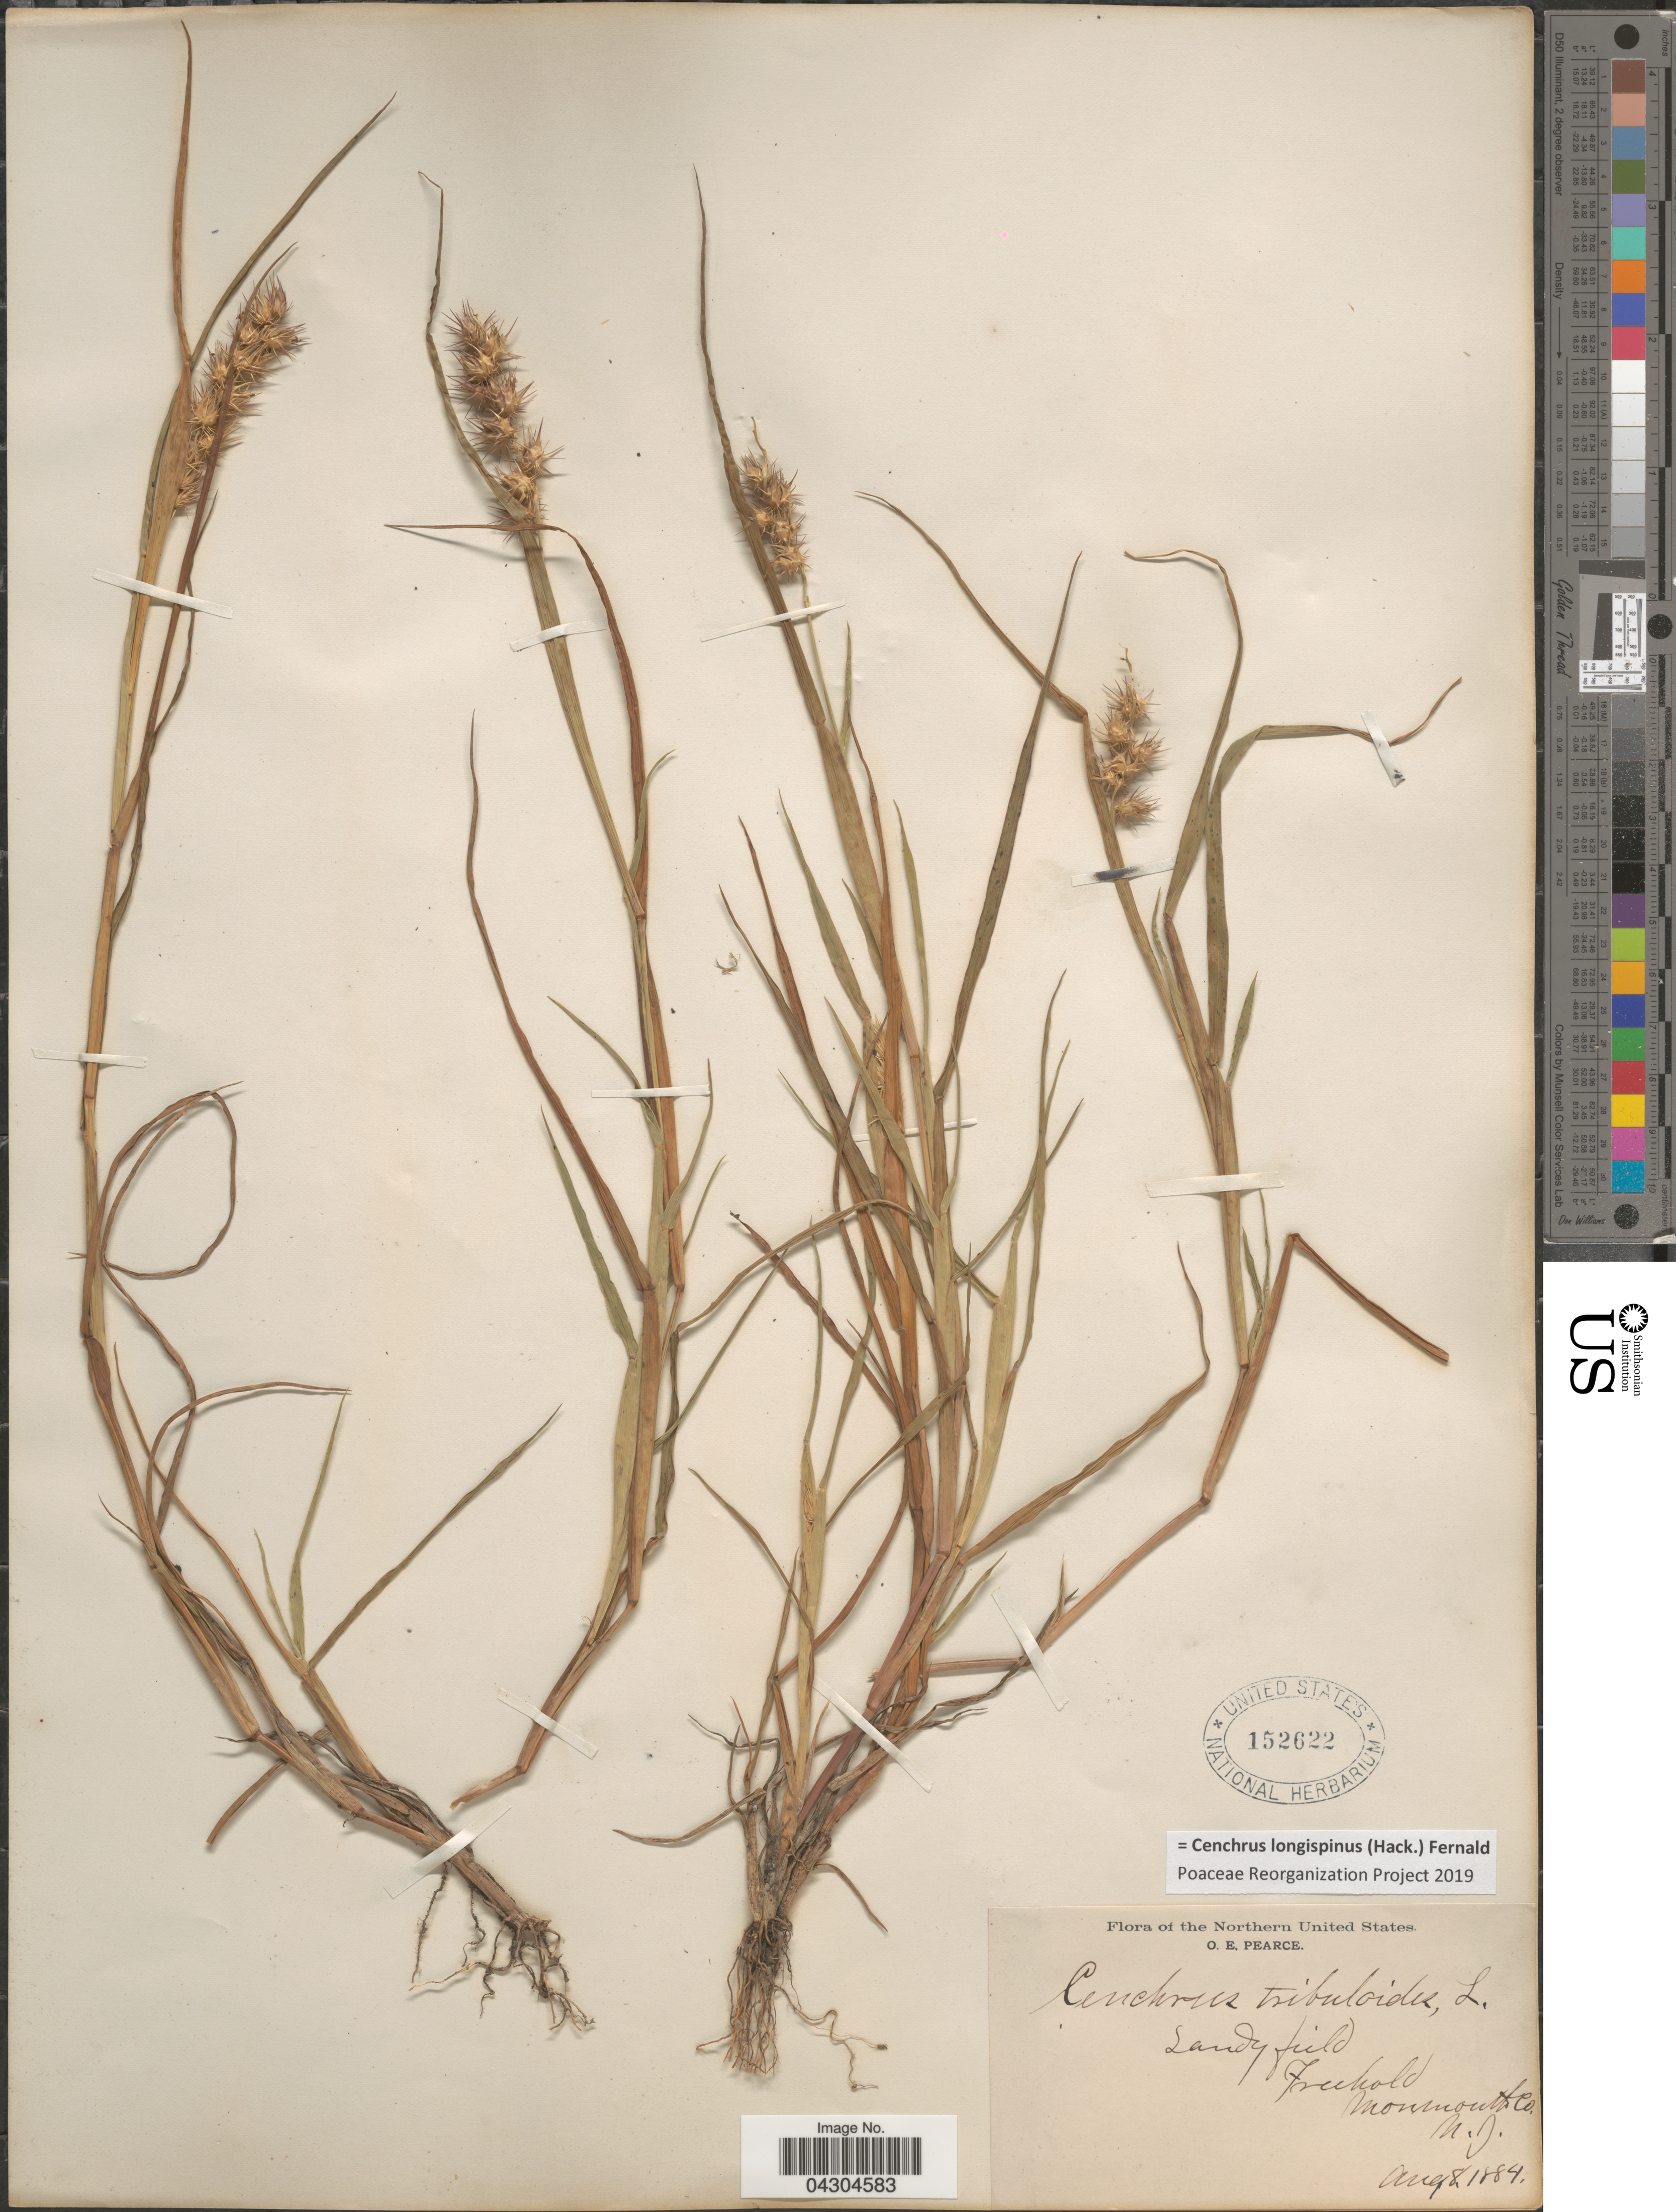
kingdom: Plantae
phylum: Tracheophyta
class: Liliopsida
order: Poales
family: Poaceae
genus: Cenchrus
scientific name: Cenchrus longispinus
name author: (Hack.) Fernald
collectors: O. E. Pearce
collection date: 1884-08-08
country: United States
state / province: New Jersey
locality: The Northern United States. Sandy field. Freehold. Monmouth Co.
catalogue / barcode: US 152622